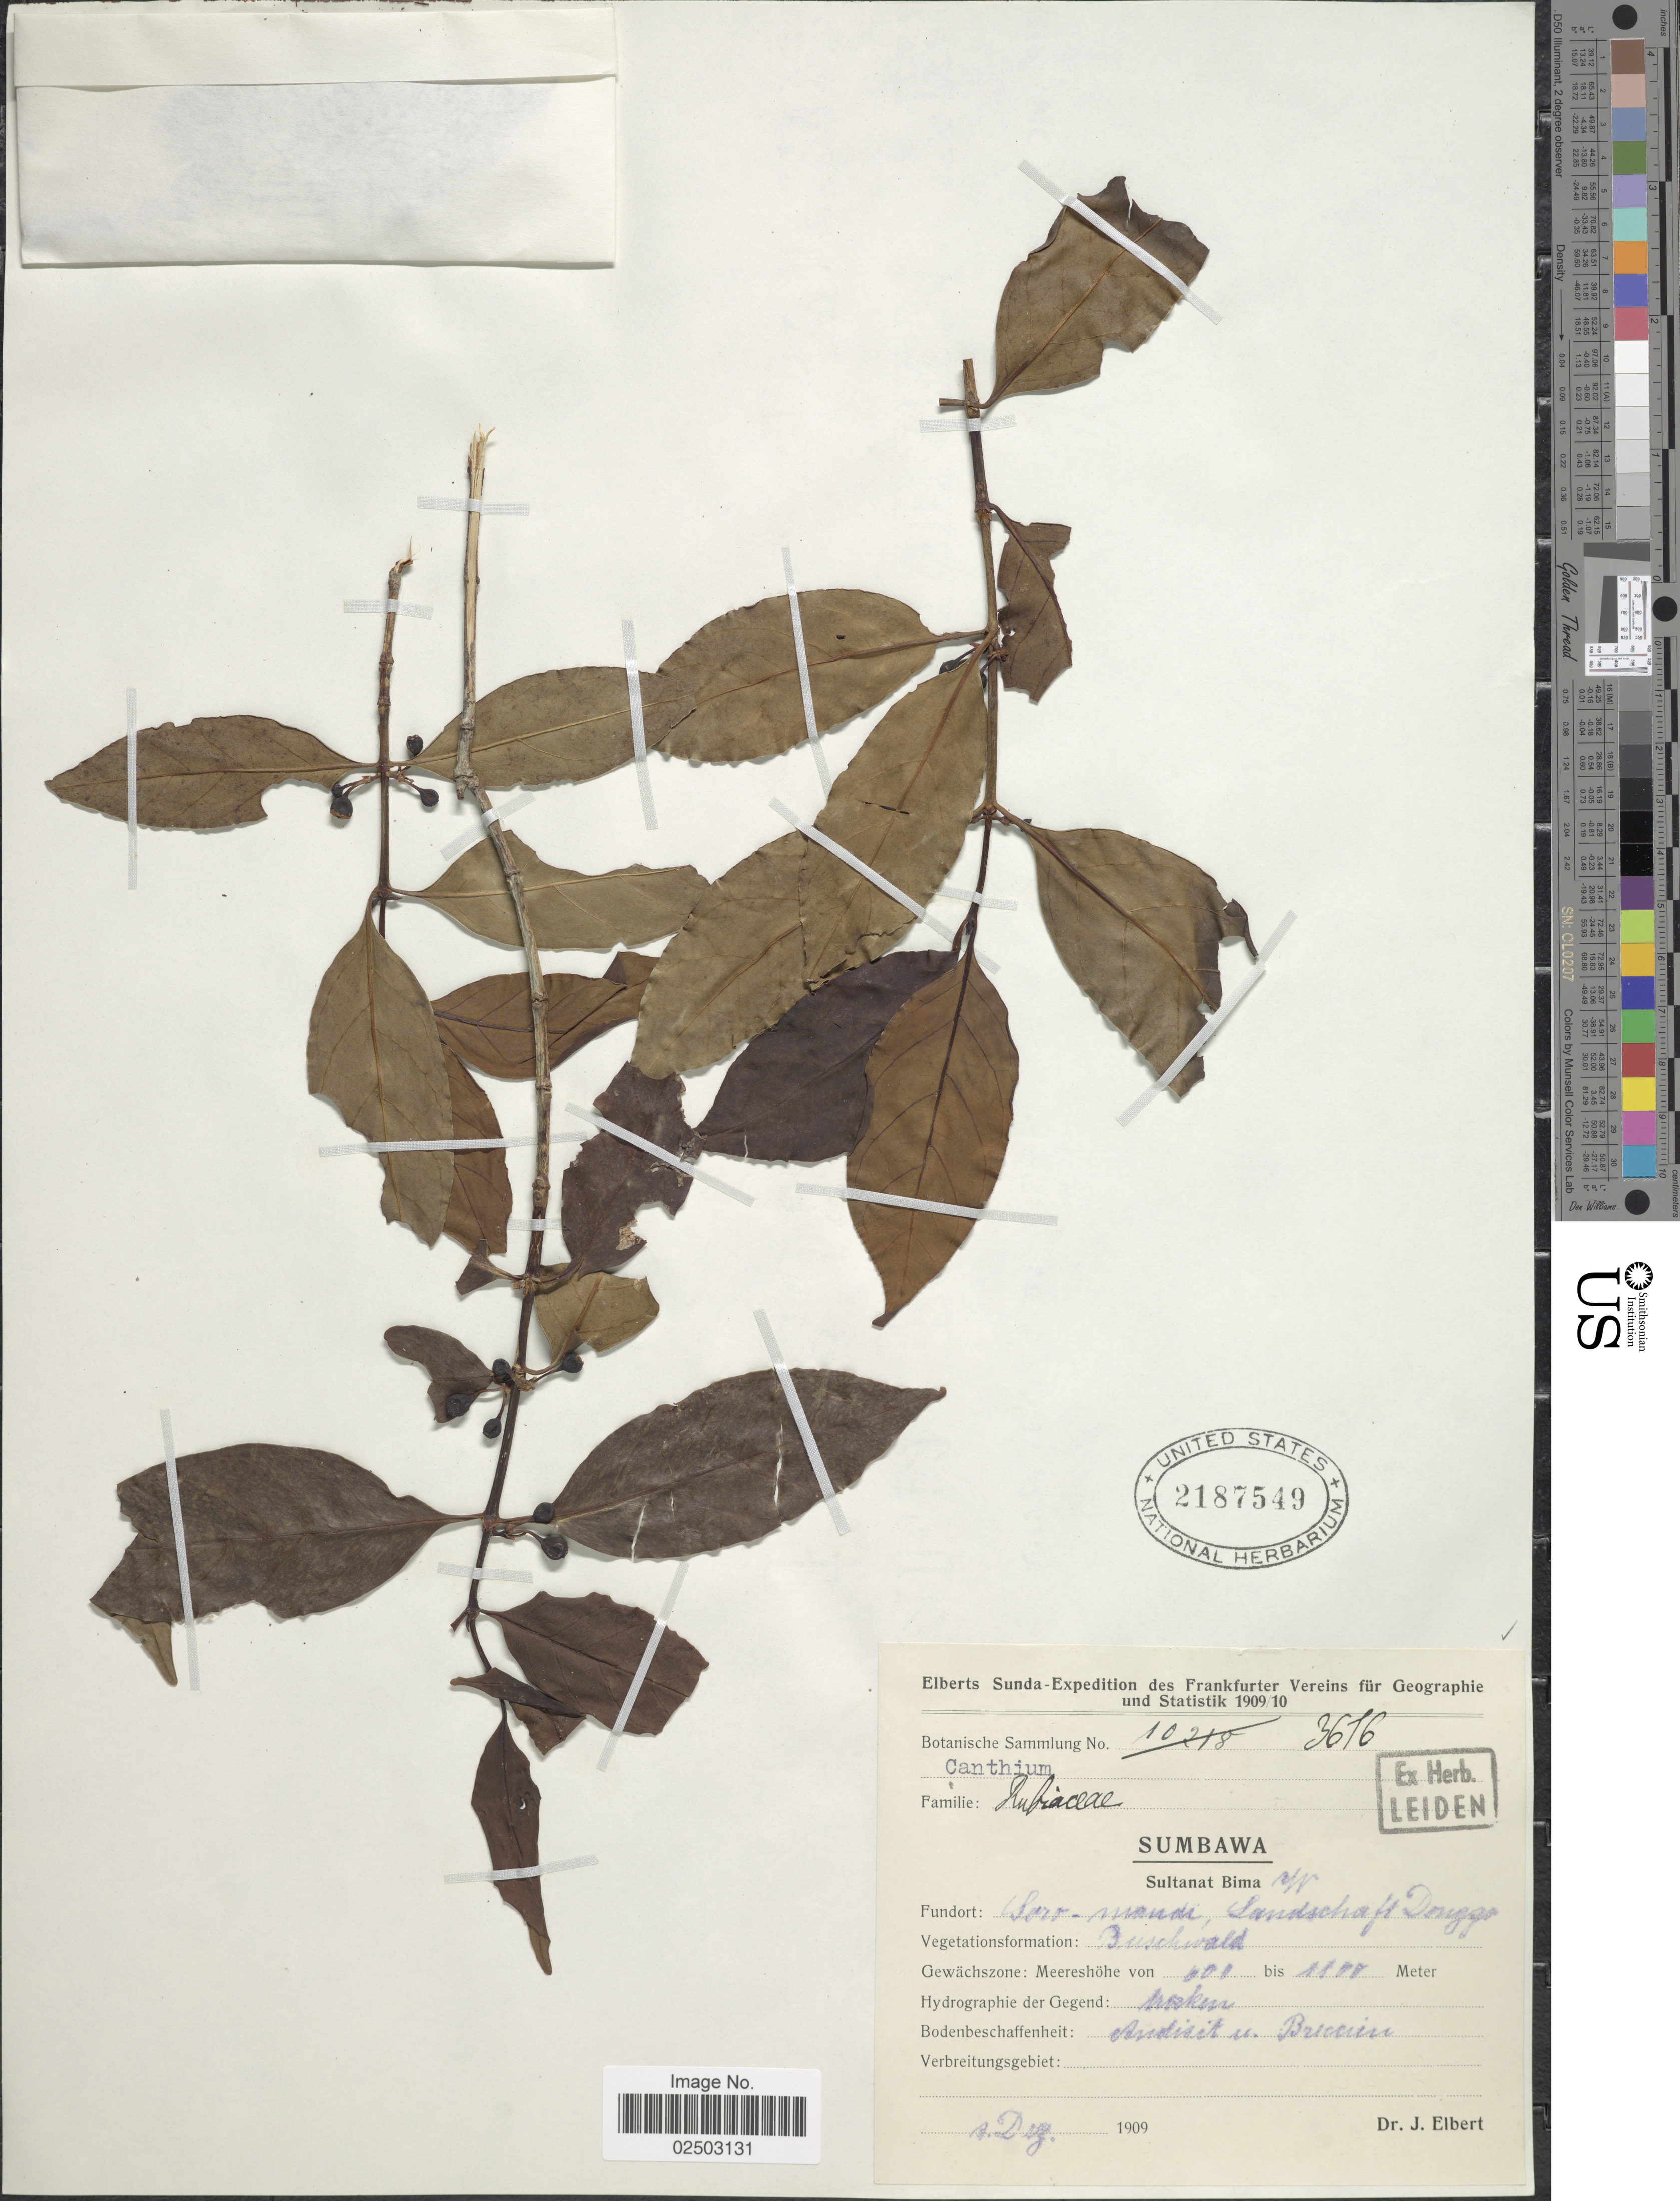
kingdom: Plantae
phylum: Tracheophyta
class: Magnoliopsida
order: Gentianales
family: Rubiaceae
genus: Bridsonia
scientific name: Bridsonia chamaedendrum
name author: (Kuntze) Verstraete & A.E. van Wyk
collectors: J. Elbert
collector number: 3616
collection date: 1909-12-01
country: Indonesia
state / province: Nusa Tenggara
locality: Sumbawa, Sultanat Bima, Soro-mandi, Sandschaft Dongze [interpreted]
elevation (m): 600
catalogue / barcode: US 2187549